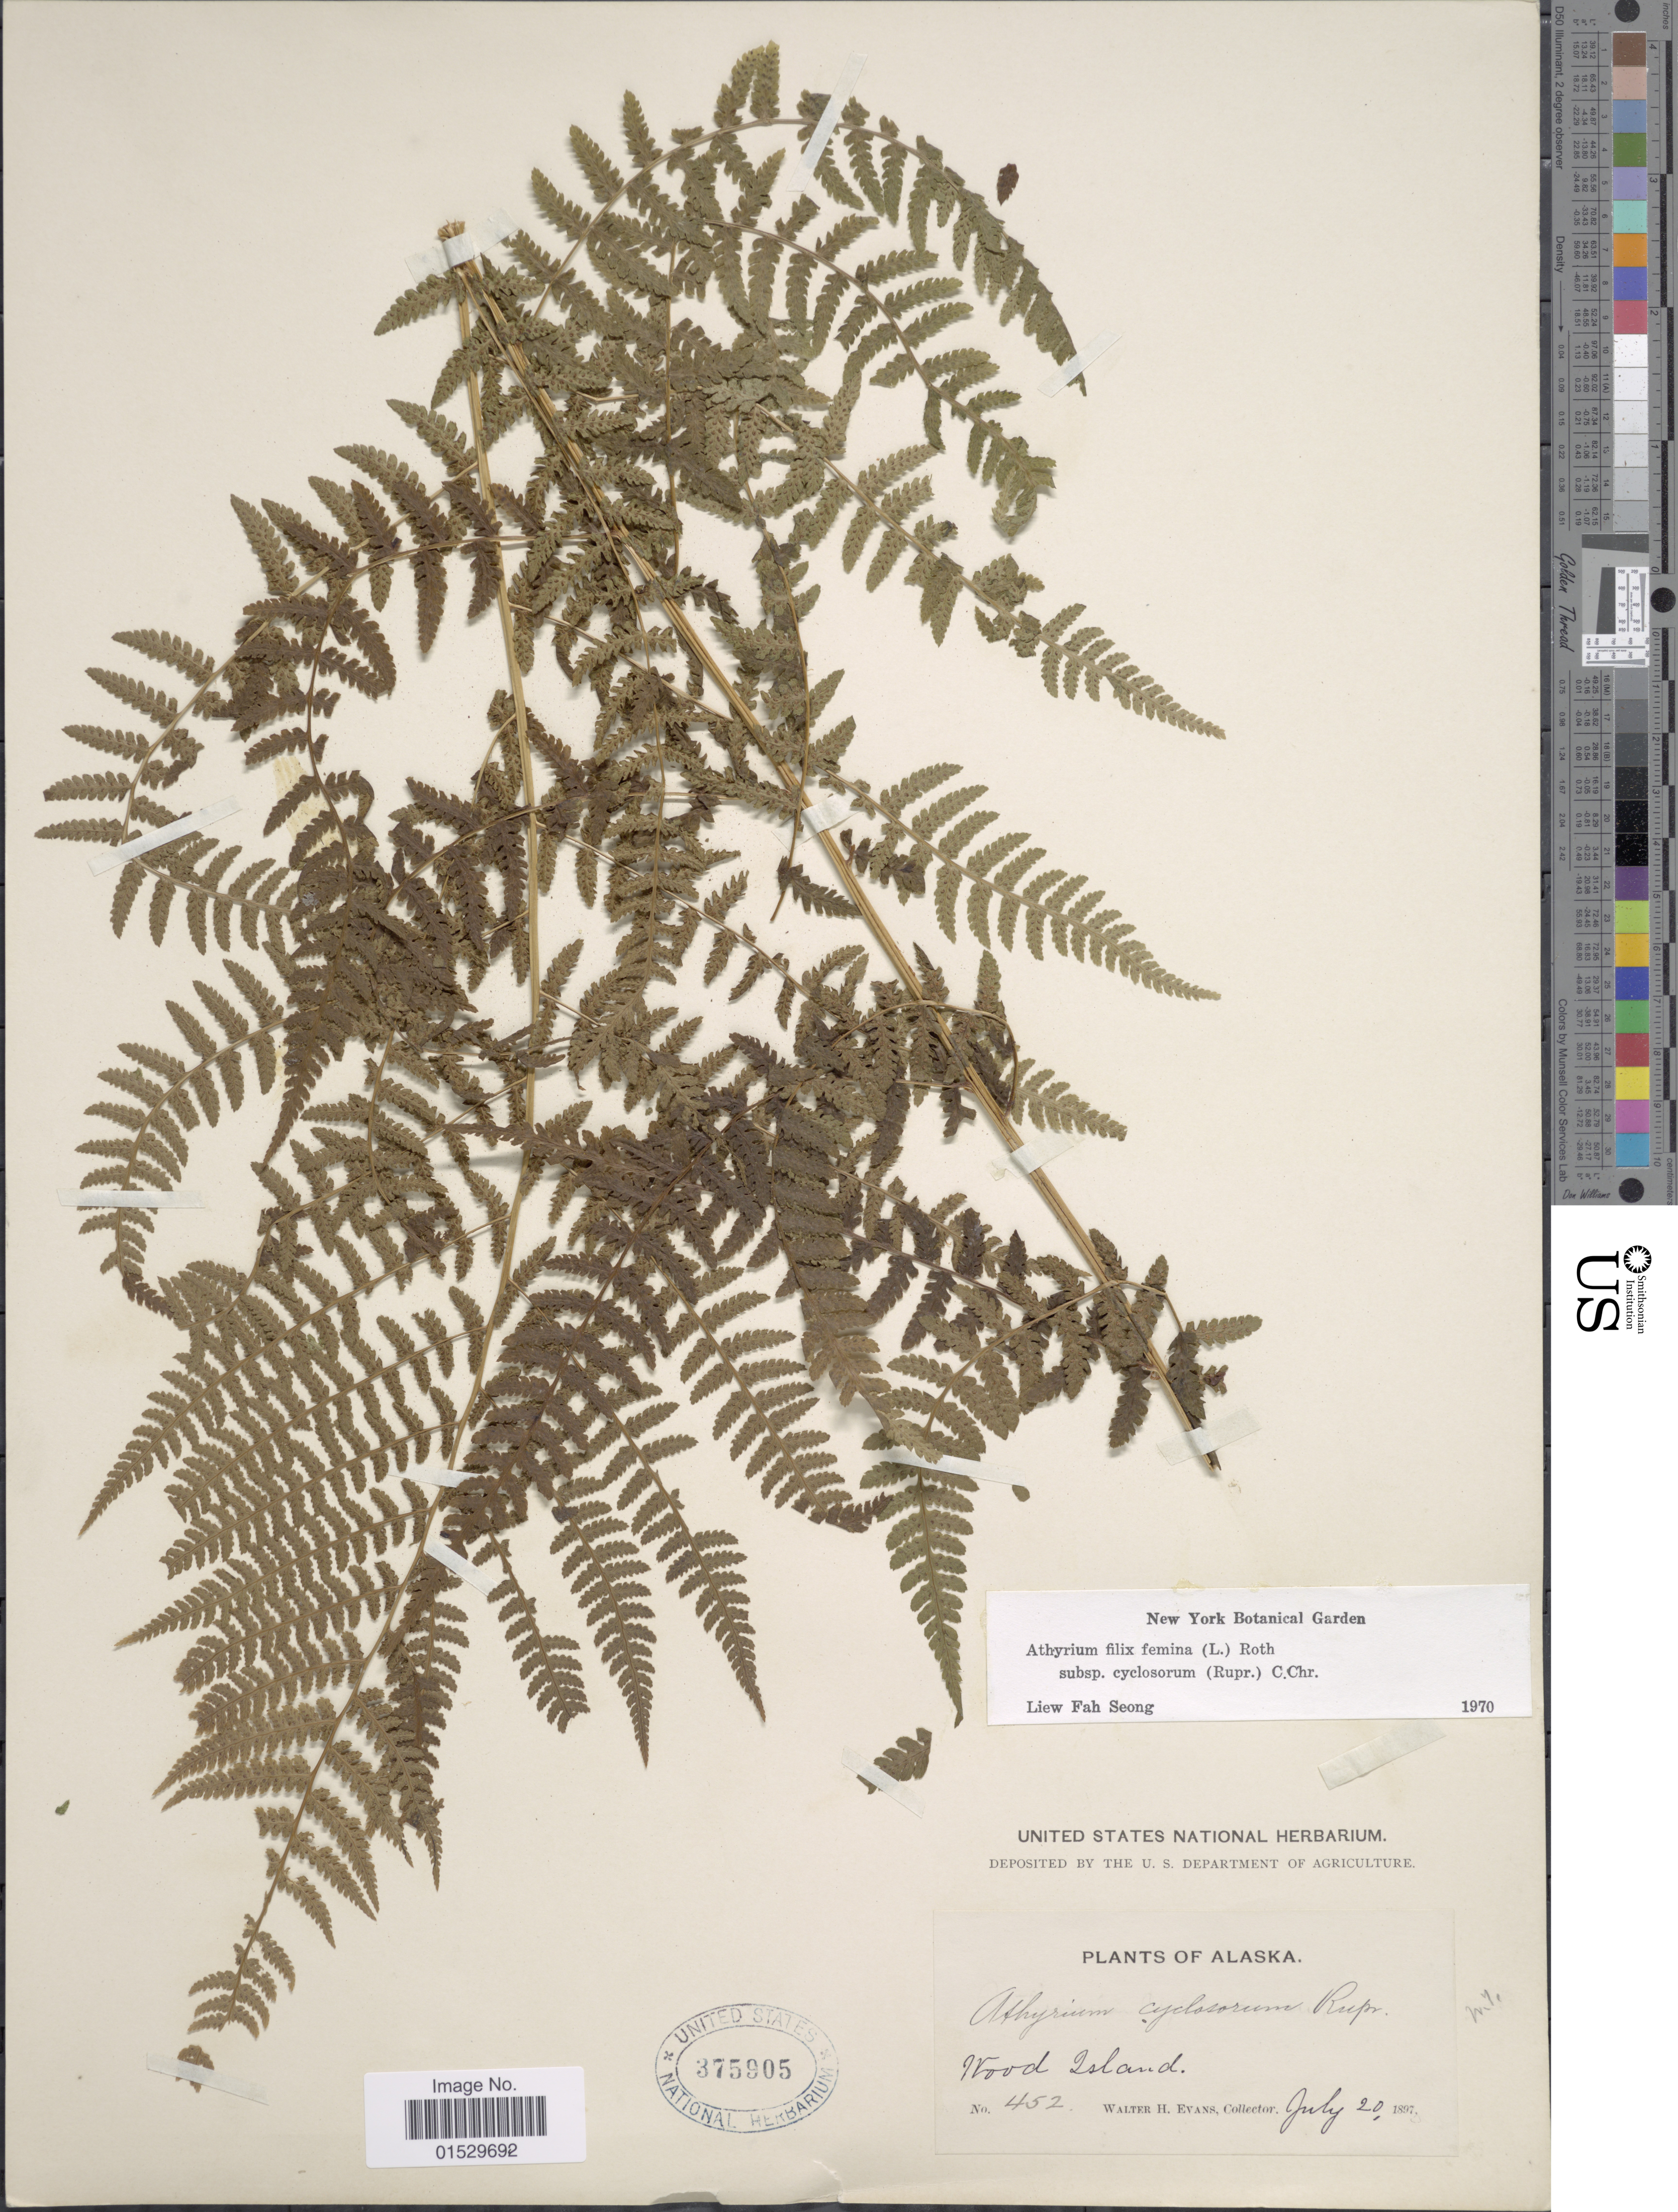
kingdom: Plantae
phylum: Tracheophyta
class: Polypodiopsida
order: Polypodiales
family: Athyriaceae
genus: Athyrium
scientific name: Athyrium filix-femina subsp. cyclosorum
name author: (Rupr.) C. Chr.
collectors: W. H. Evans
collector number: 452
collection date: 1897-07-20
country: United States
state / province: Alaska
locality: Wood Island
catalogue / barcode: US 375905